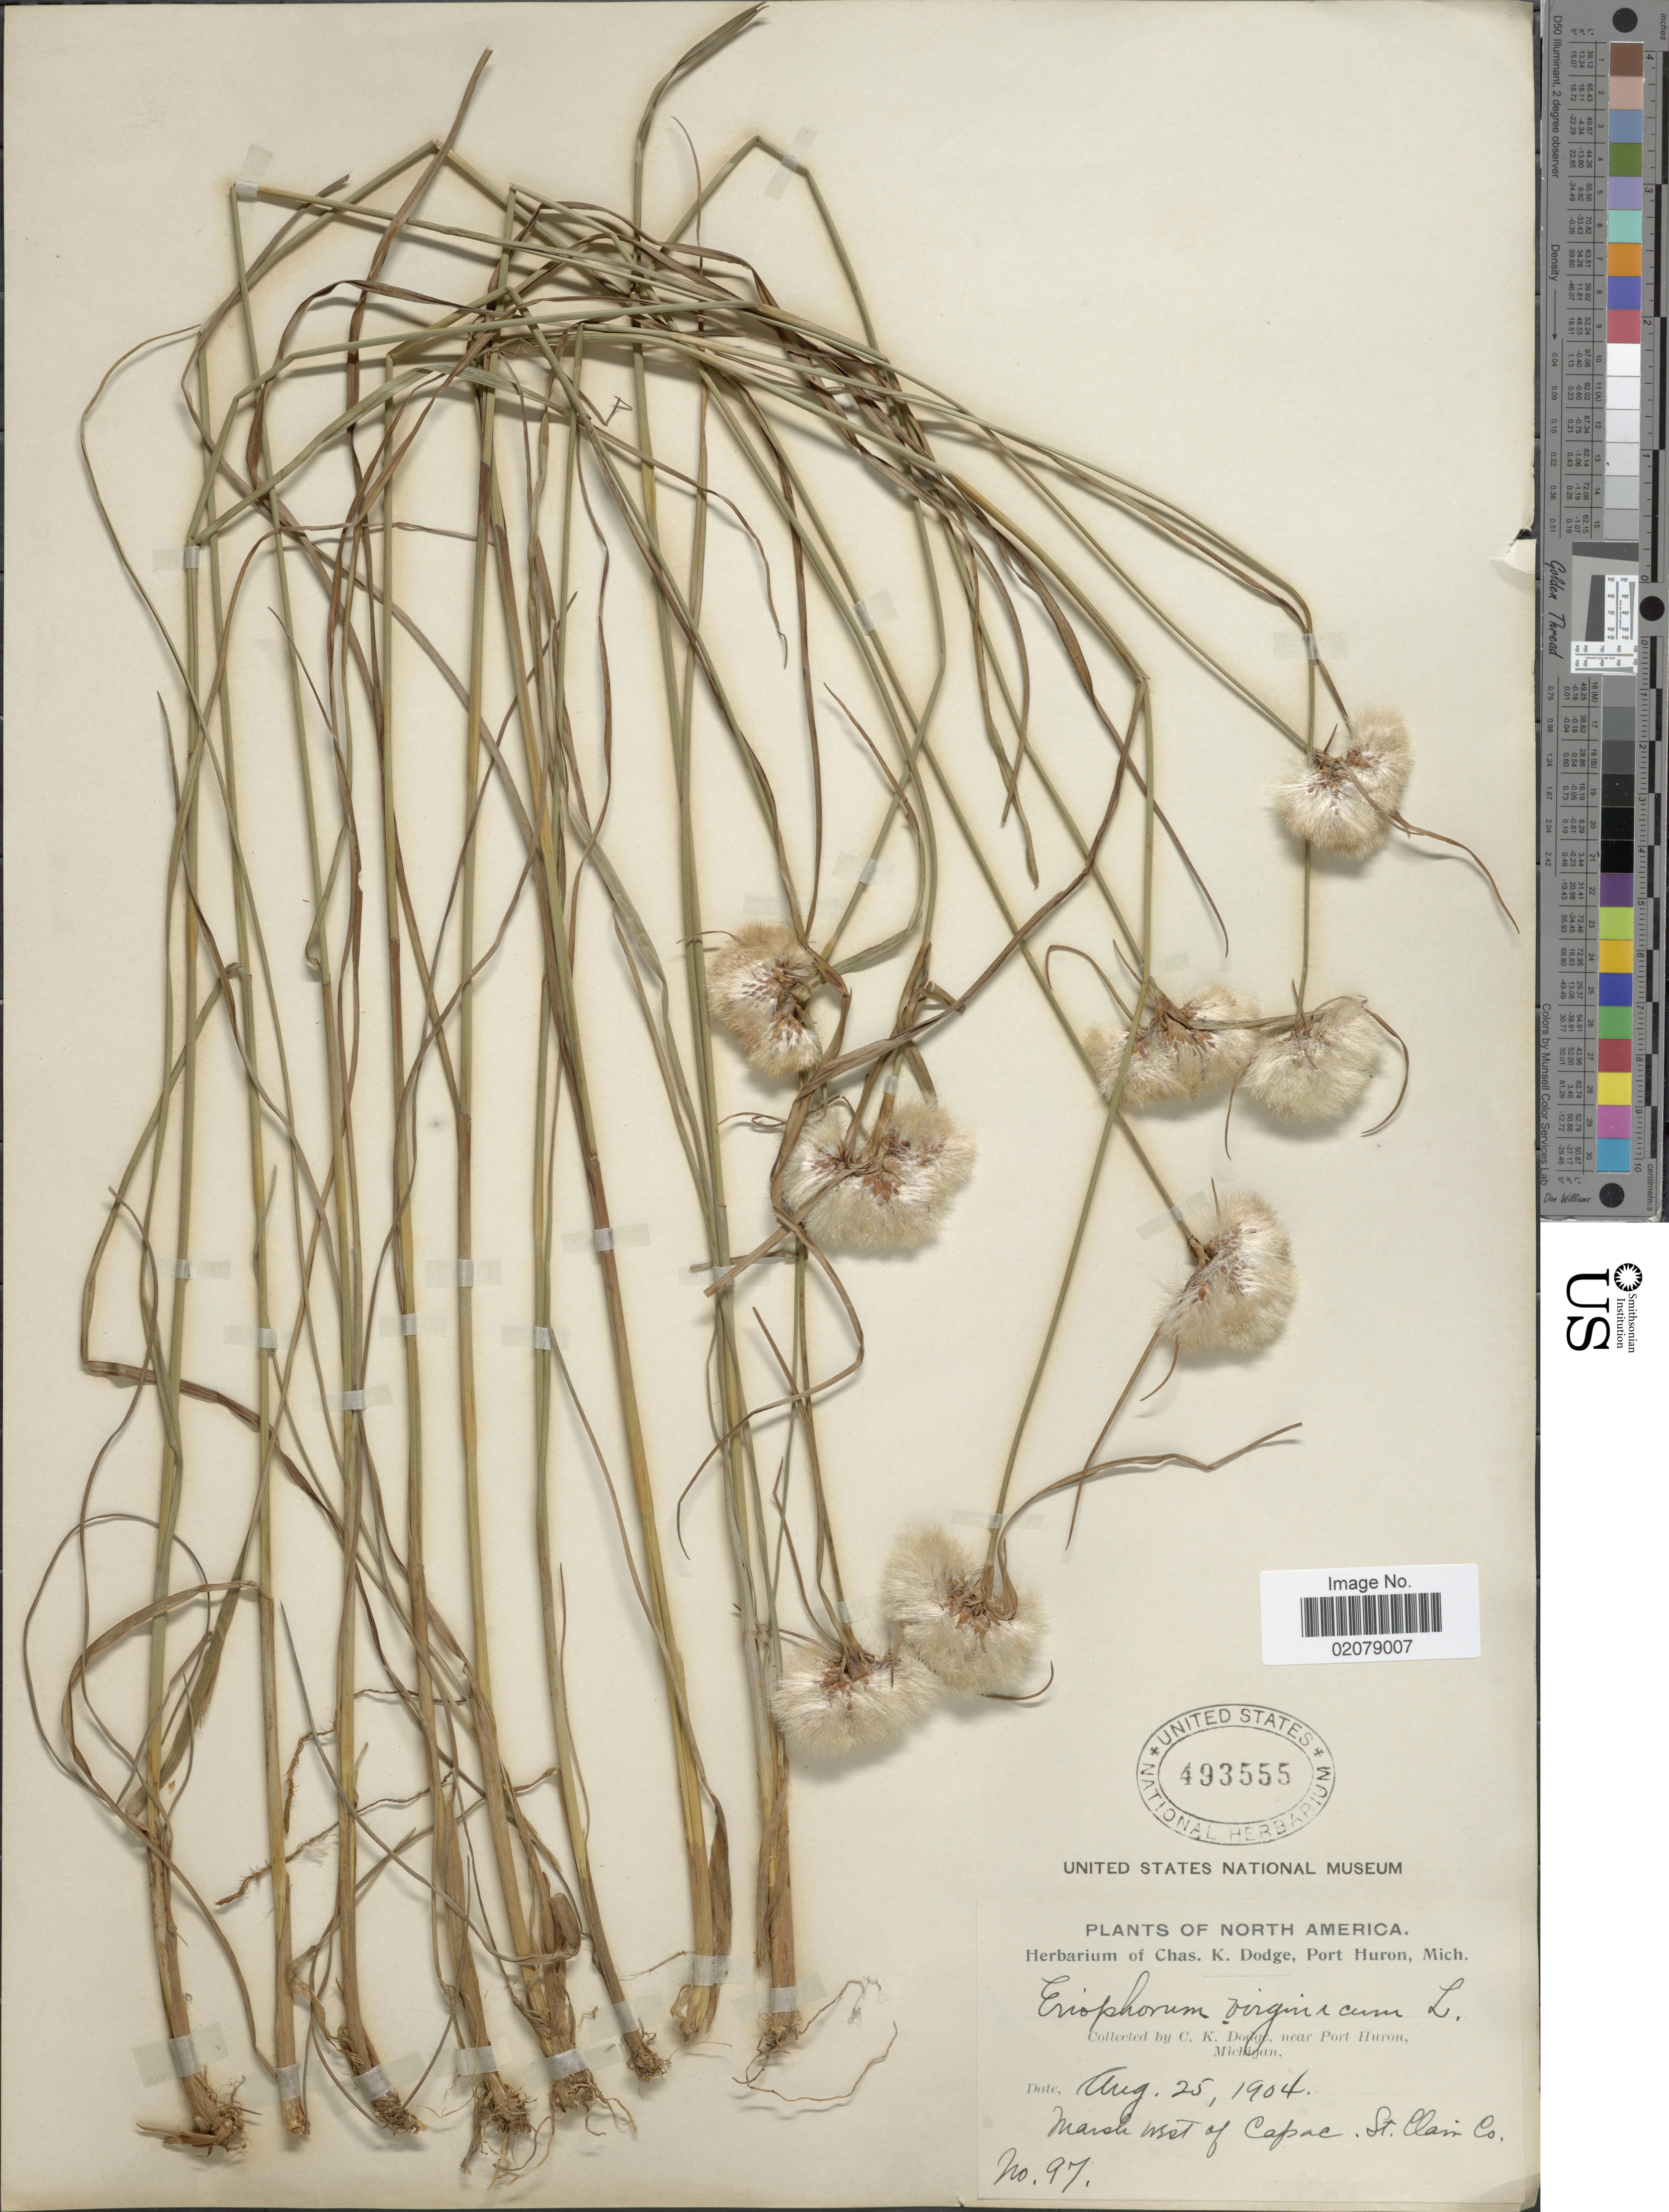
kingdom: Plantae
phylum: Tracheophyta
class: Liliopsida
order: Poales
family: Cyperaceae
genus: Eriophorum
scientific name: Eriophorum virginicum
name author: L.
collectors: C. Dodge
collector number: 97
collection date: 1904-08-25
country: United States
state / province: Michigan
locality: Near Port Huron, Michigan, Marsh west of Capac, St. Clair Co.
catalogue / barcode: US 493555